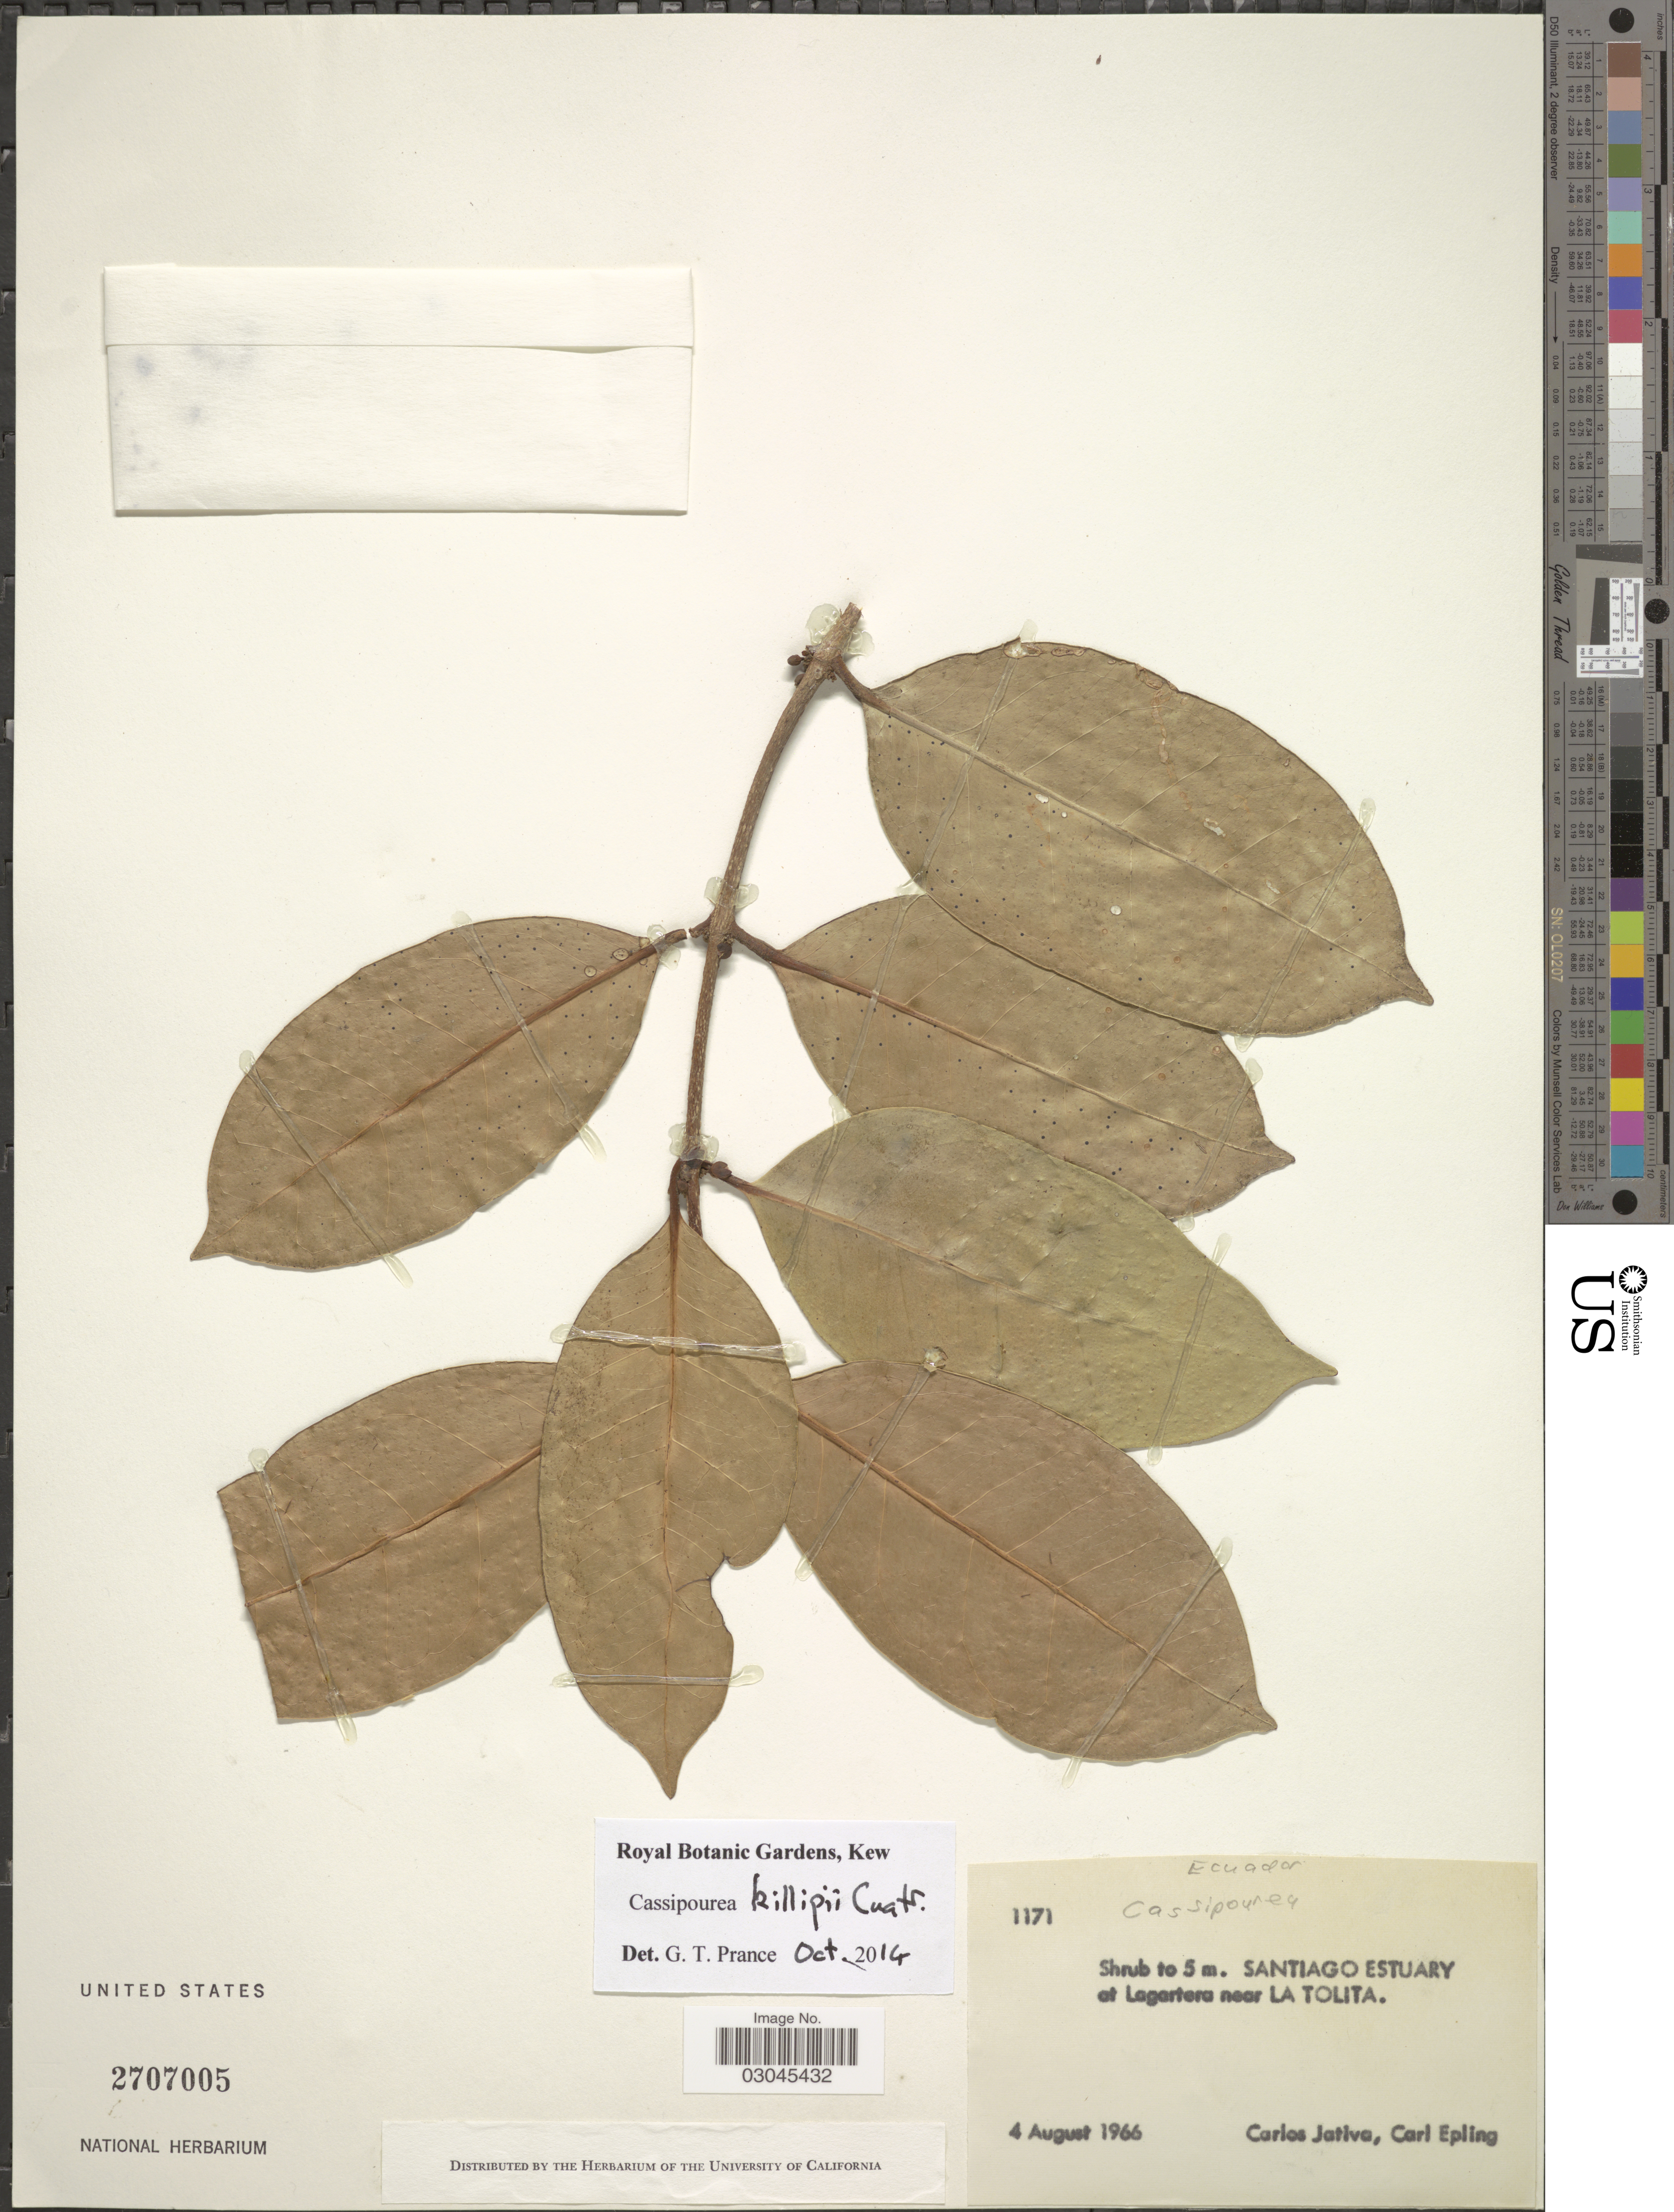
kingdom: Plantae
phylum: Tracheophyta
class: Magnoliopsida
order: Malpighiales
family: Rhizophoraceae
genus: Cassipourea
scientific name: Cassipourea killipii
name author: Cuatrec.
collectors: C. D. Játiva & C. C. Epling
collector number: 1171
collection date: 1966-08-04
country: Ecuador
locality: Santiago Estuary et Lagartera near La Tolita.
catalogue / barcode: US 2707005